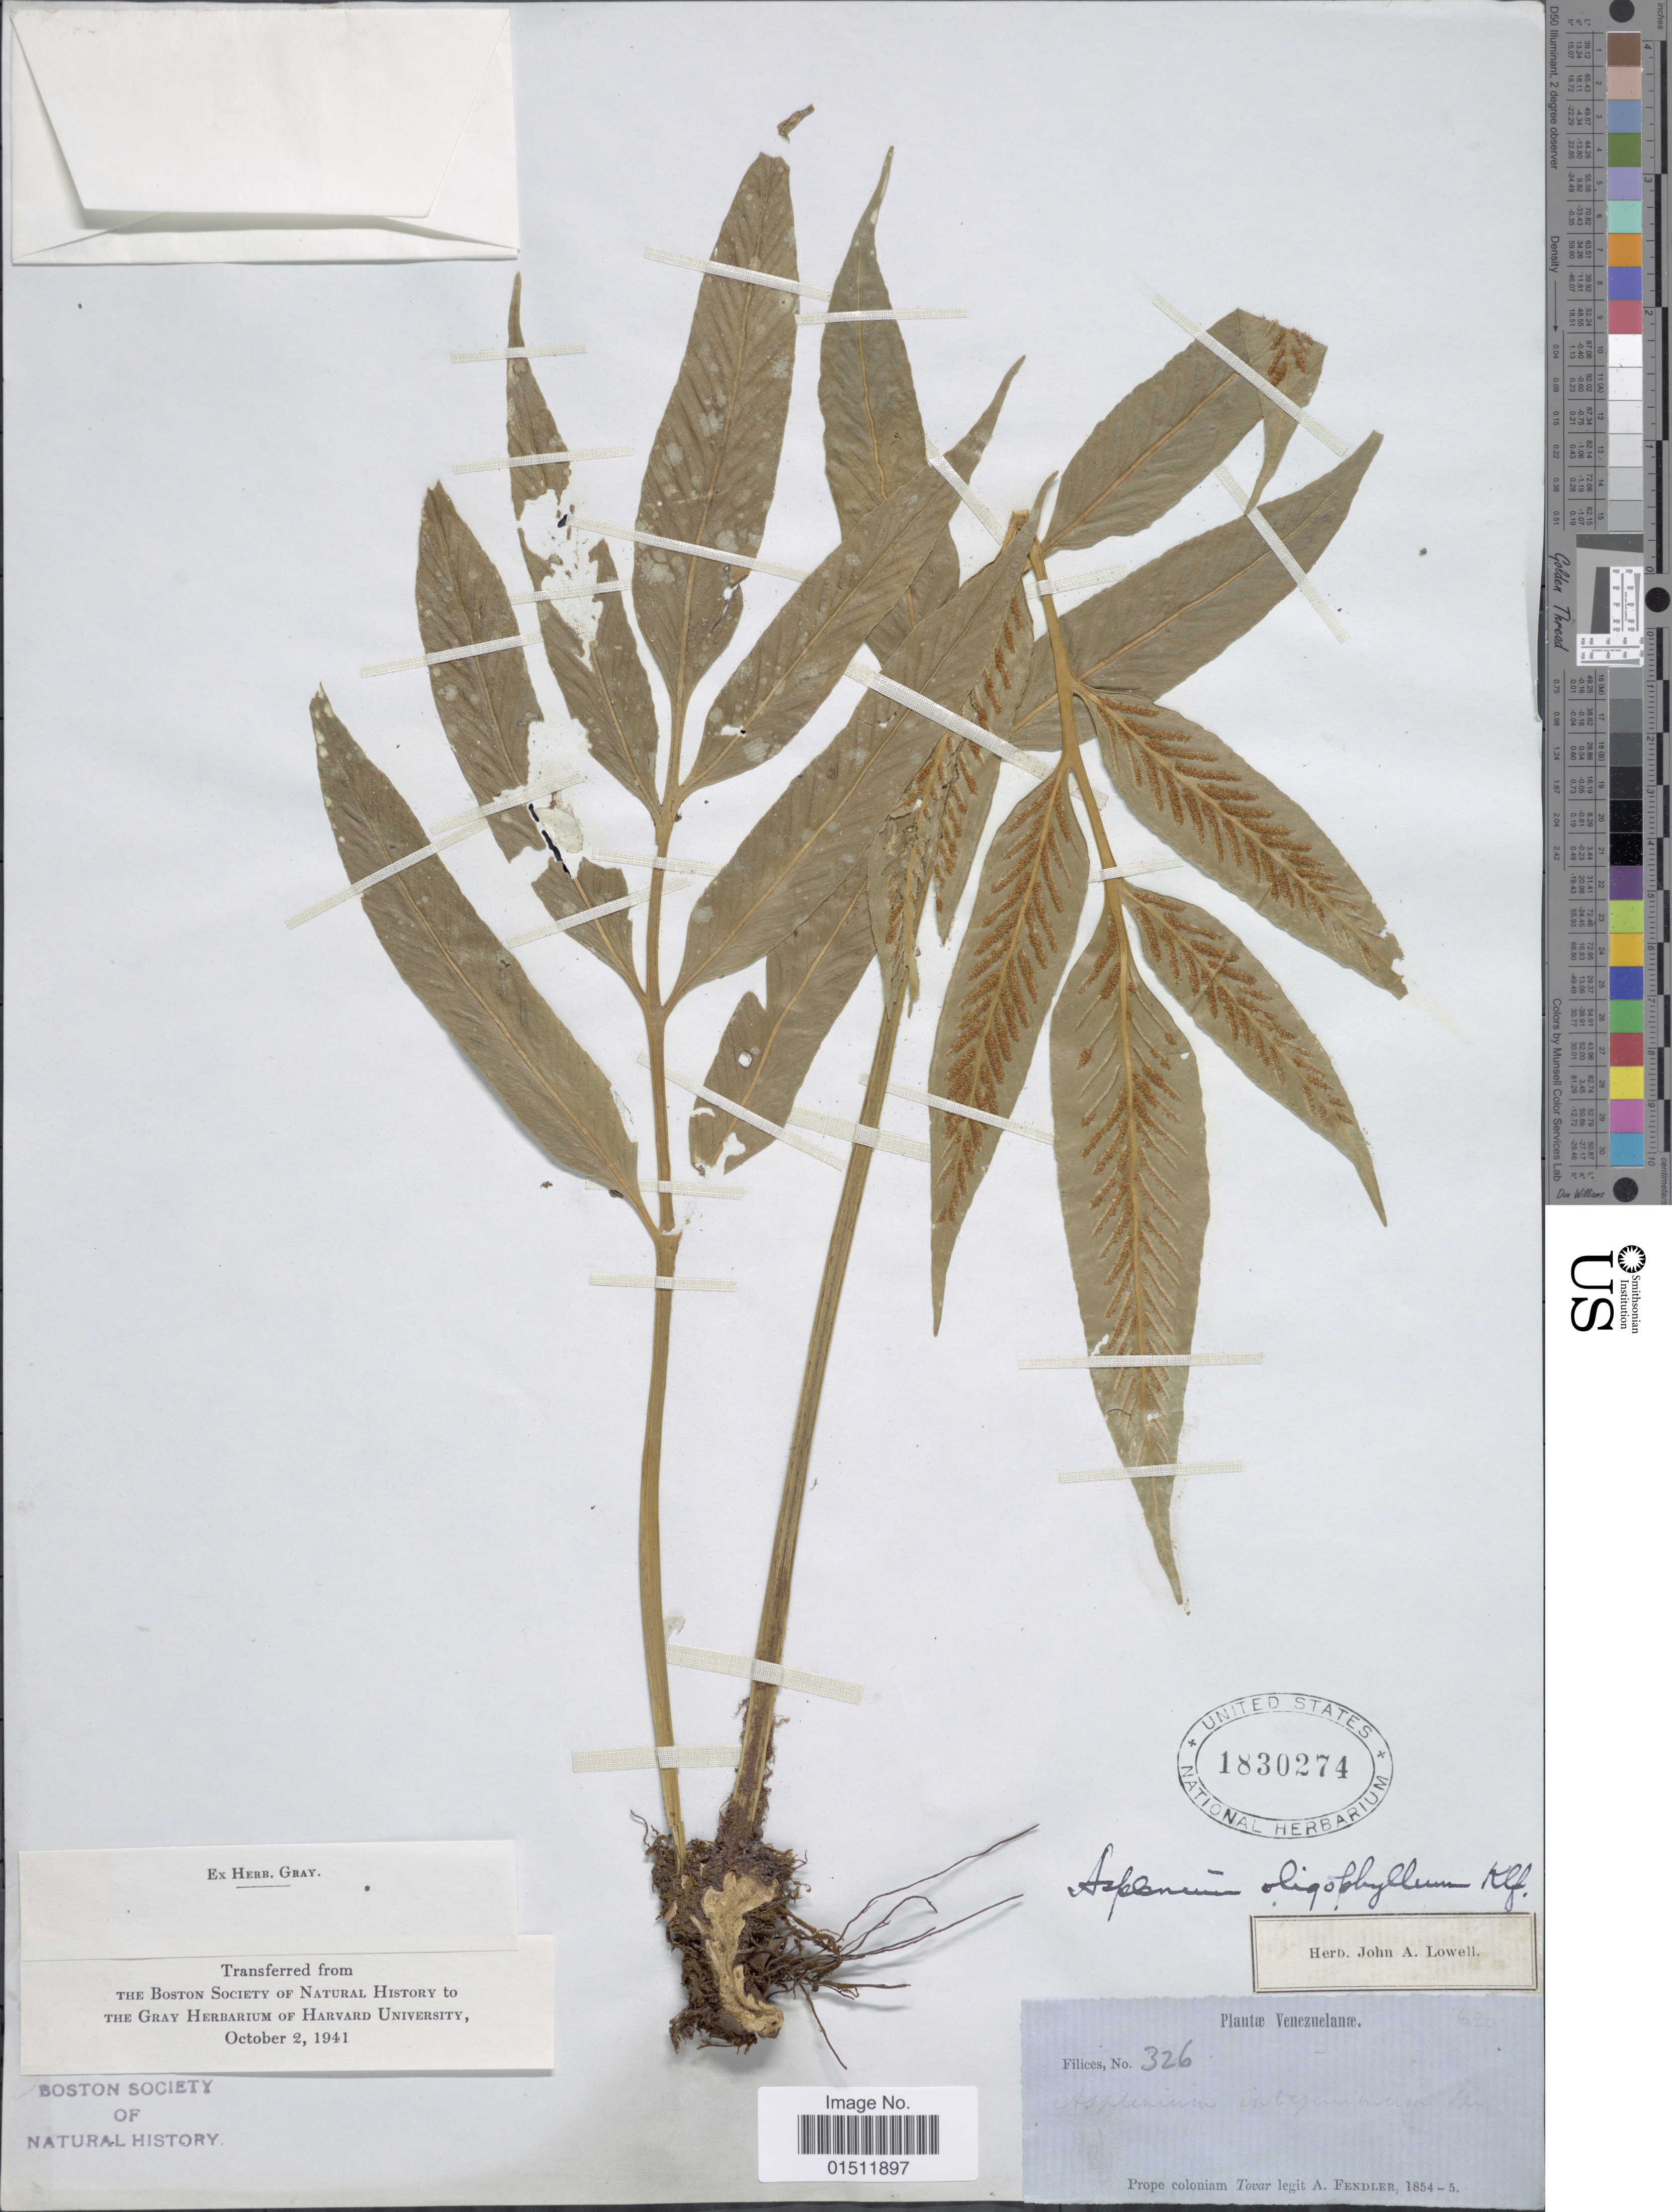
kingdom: Plantae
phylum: Tracheophyta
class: Polypodiopsida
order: Polypodiales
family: Aspleniaceae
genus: Asplenium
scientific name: Asplenium oligophyllum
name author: Kaulf.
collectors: A. Fendler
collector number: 326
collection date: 1854/1855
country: Venezuela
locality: Venezuelanae, Prope colonial Tovar.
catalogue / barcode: US 1830274